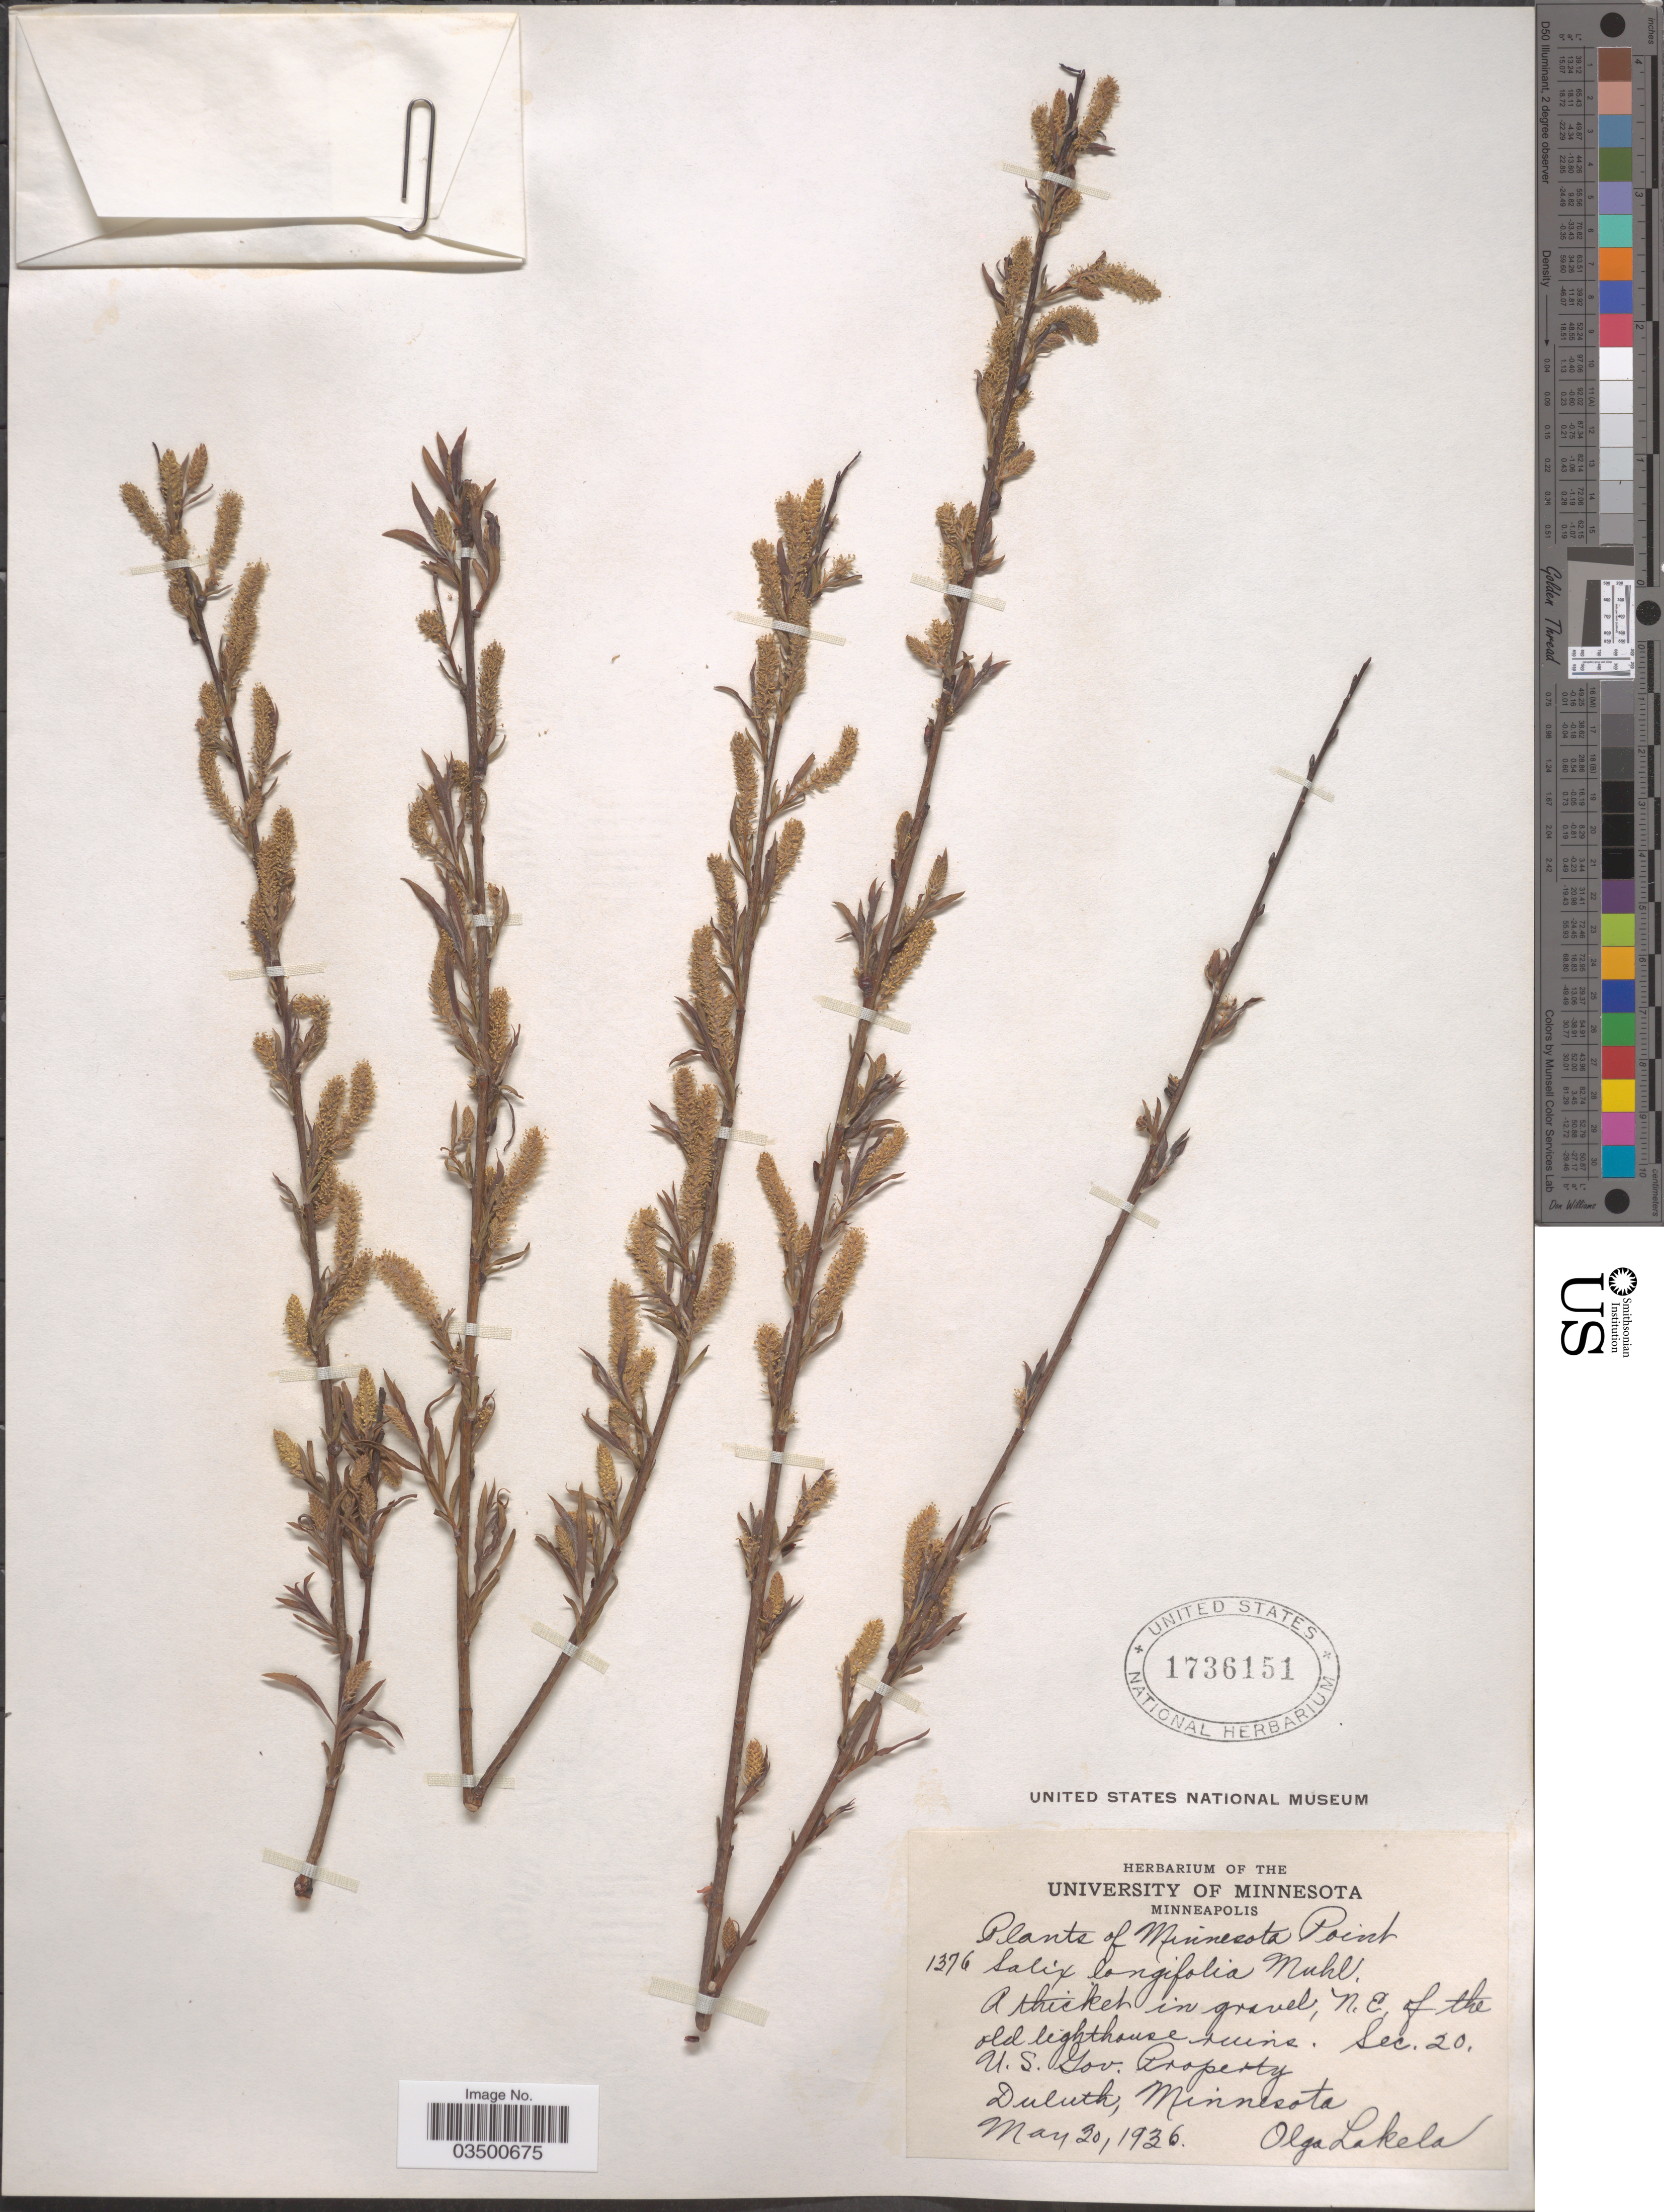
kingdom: Plantae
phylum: Tracheophyta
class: Magnoliopsida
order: Malpighiales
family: Salicaceae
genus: Salix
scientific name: Salix interior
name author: Rowlee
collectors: O. K. Lakela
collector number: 1376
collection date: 1936-05-20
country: United States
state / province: Minnesota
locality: Minnesota Point. A thicket in gravel, N.E. of the old lighthouse ruins. Sec. 20. U.S. Gov. Property. Duluth.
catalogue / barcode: US 1736151